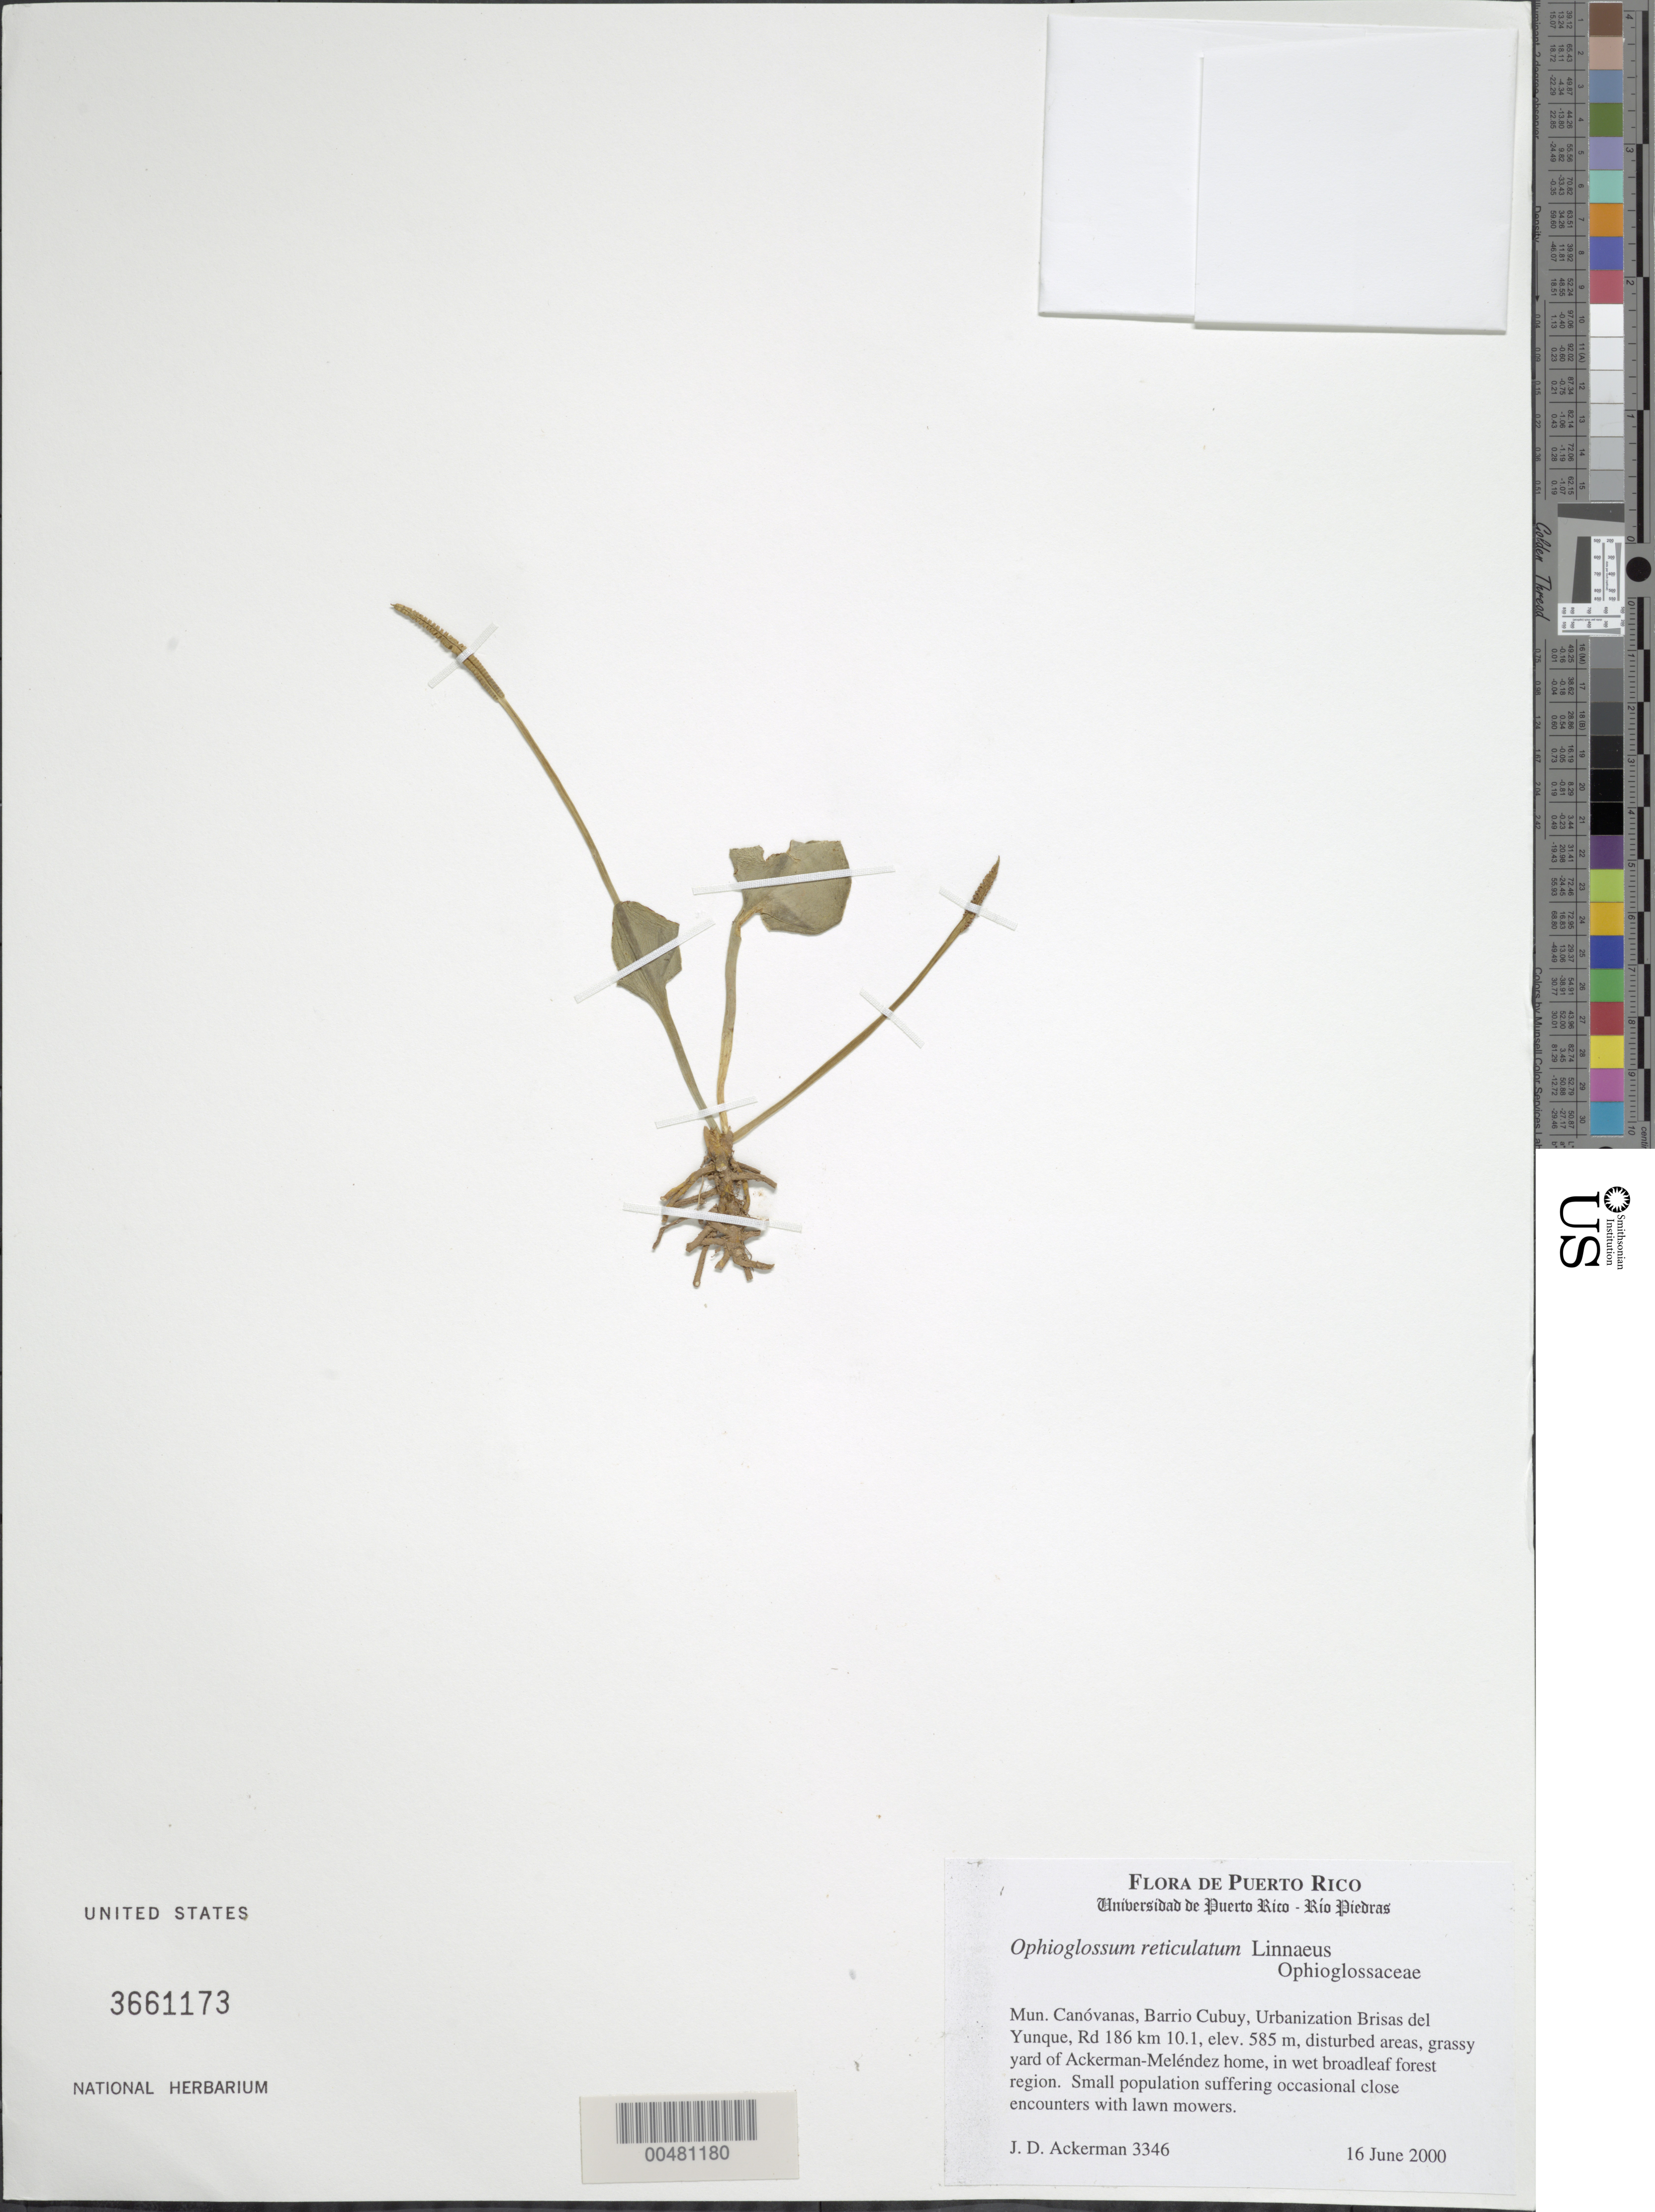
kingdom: Plantae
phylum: Tracheophyta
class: Polypodiopsida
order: Ophioglossales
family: Ophioglossaceae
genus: Ophioglossum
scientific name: Ophioglossum reticulatum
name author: L.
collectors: J. D. Ackerman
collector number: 3346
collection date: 2000-06-16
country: Puerto Rico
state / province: Canóvanas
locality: Barrio Cubuy, Urbanizatioin Brisas del Yunque, Rd. 186, km 10.1. Grassy yard of Ackerman-Meléndez home,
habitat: Disturbed areas, grassy yard in wet broadleaf forest region. Small population suffering occasional close encounters with lawn mowers.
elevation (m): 585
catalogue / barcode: US 3661173